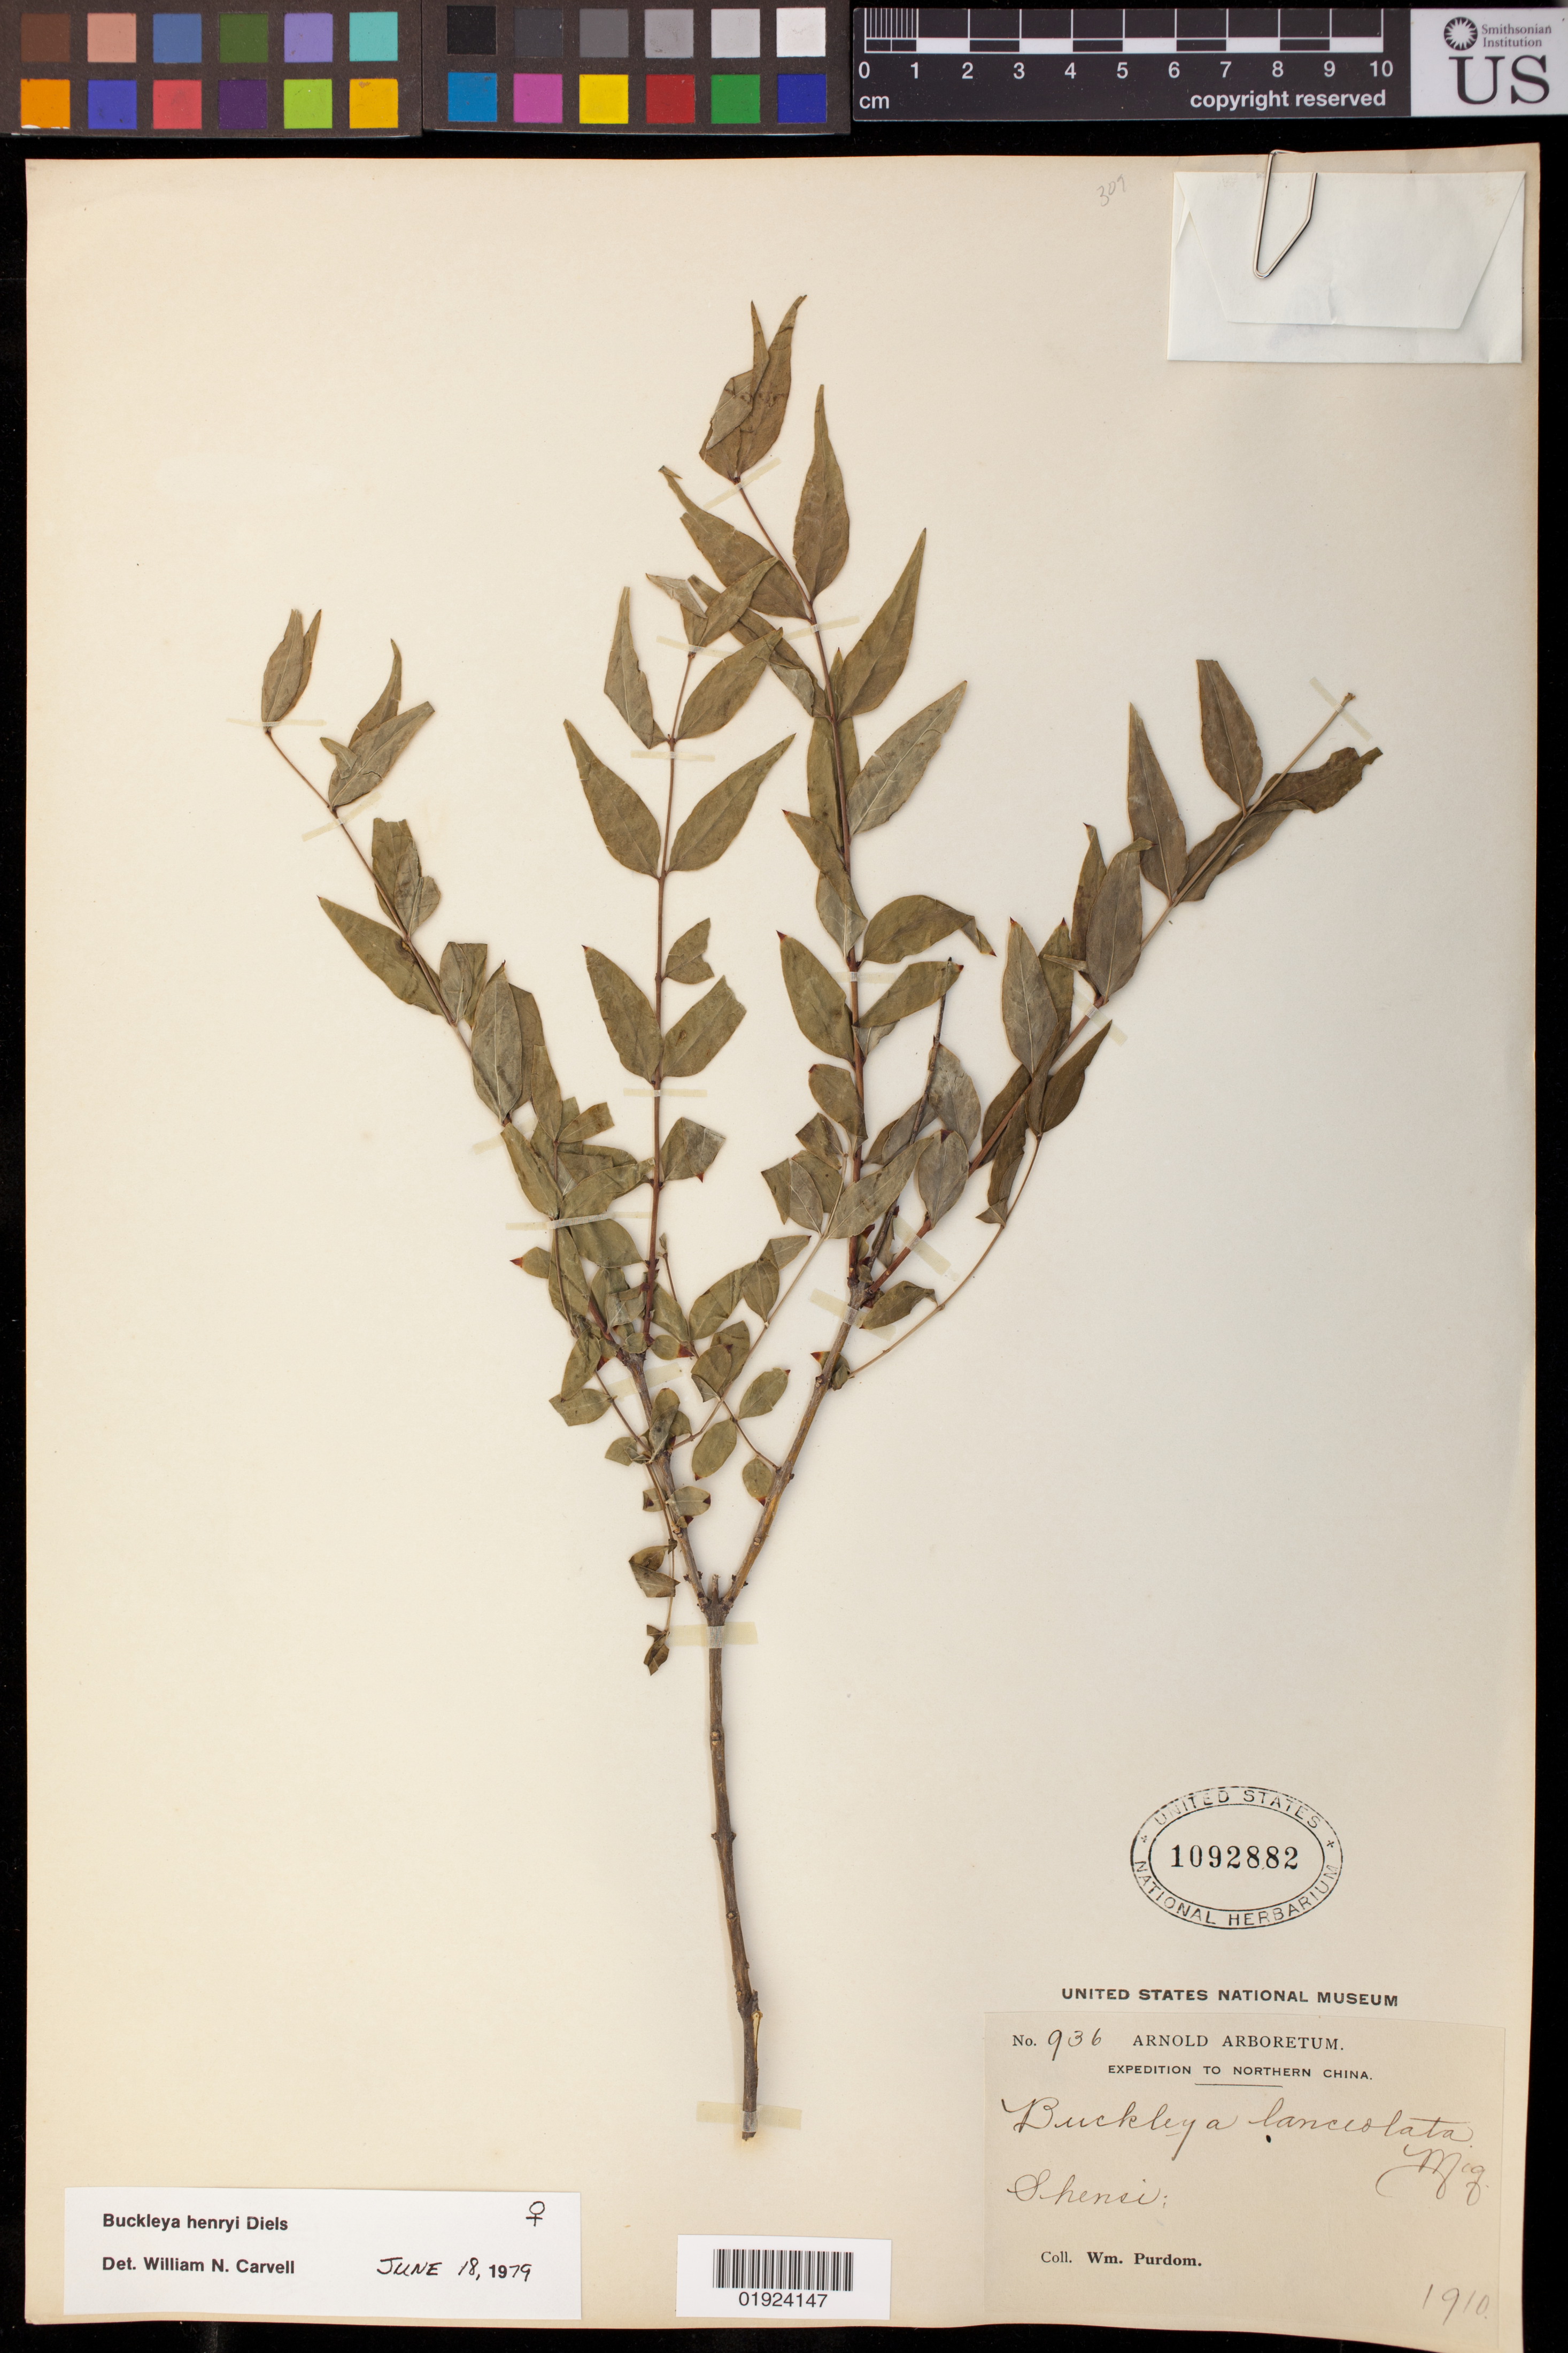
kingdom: Plantae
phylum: Tracheophyta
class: Magnoliopsida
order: Santalales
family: Thesiaceae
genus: Buckleya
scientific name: Buckleya henryi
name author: Diels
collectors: W. Purdom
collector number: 936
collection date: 1910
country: China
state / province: Shaanxi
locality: Shensi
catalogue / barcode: US 1092882